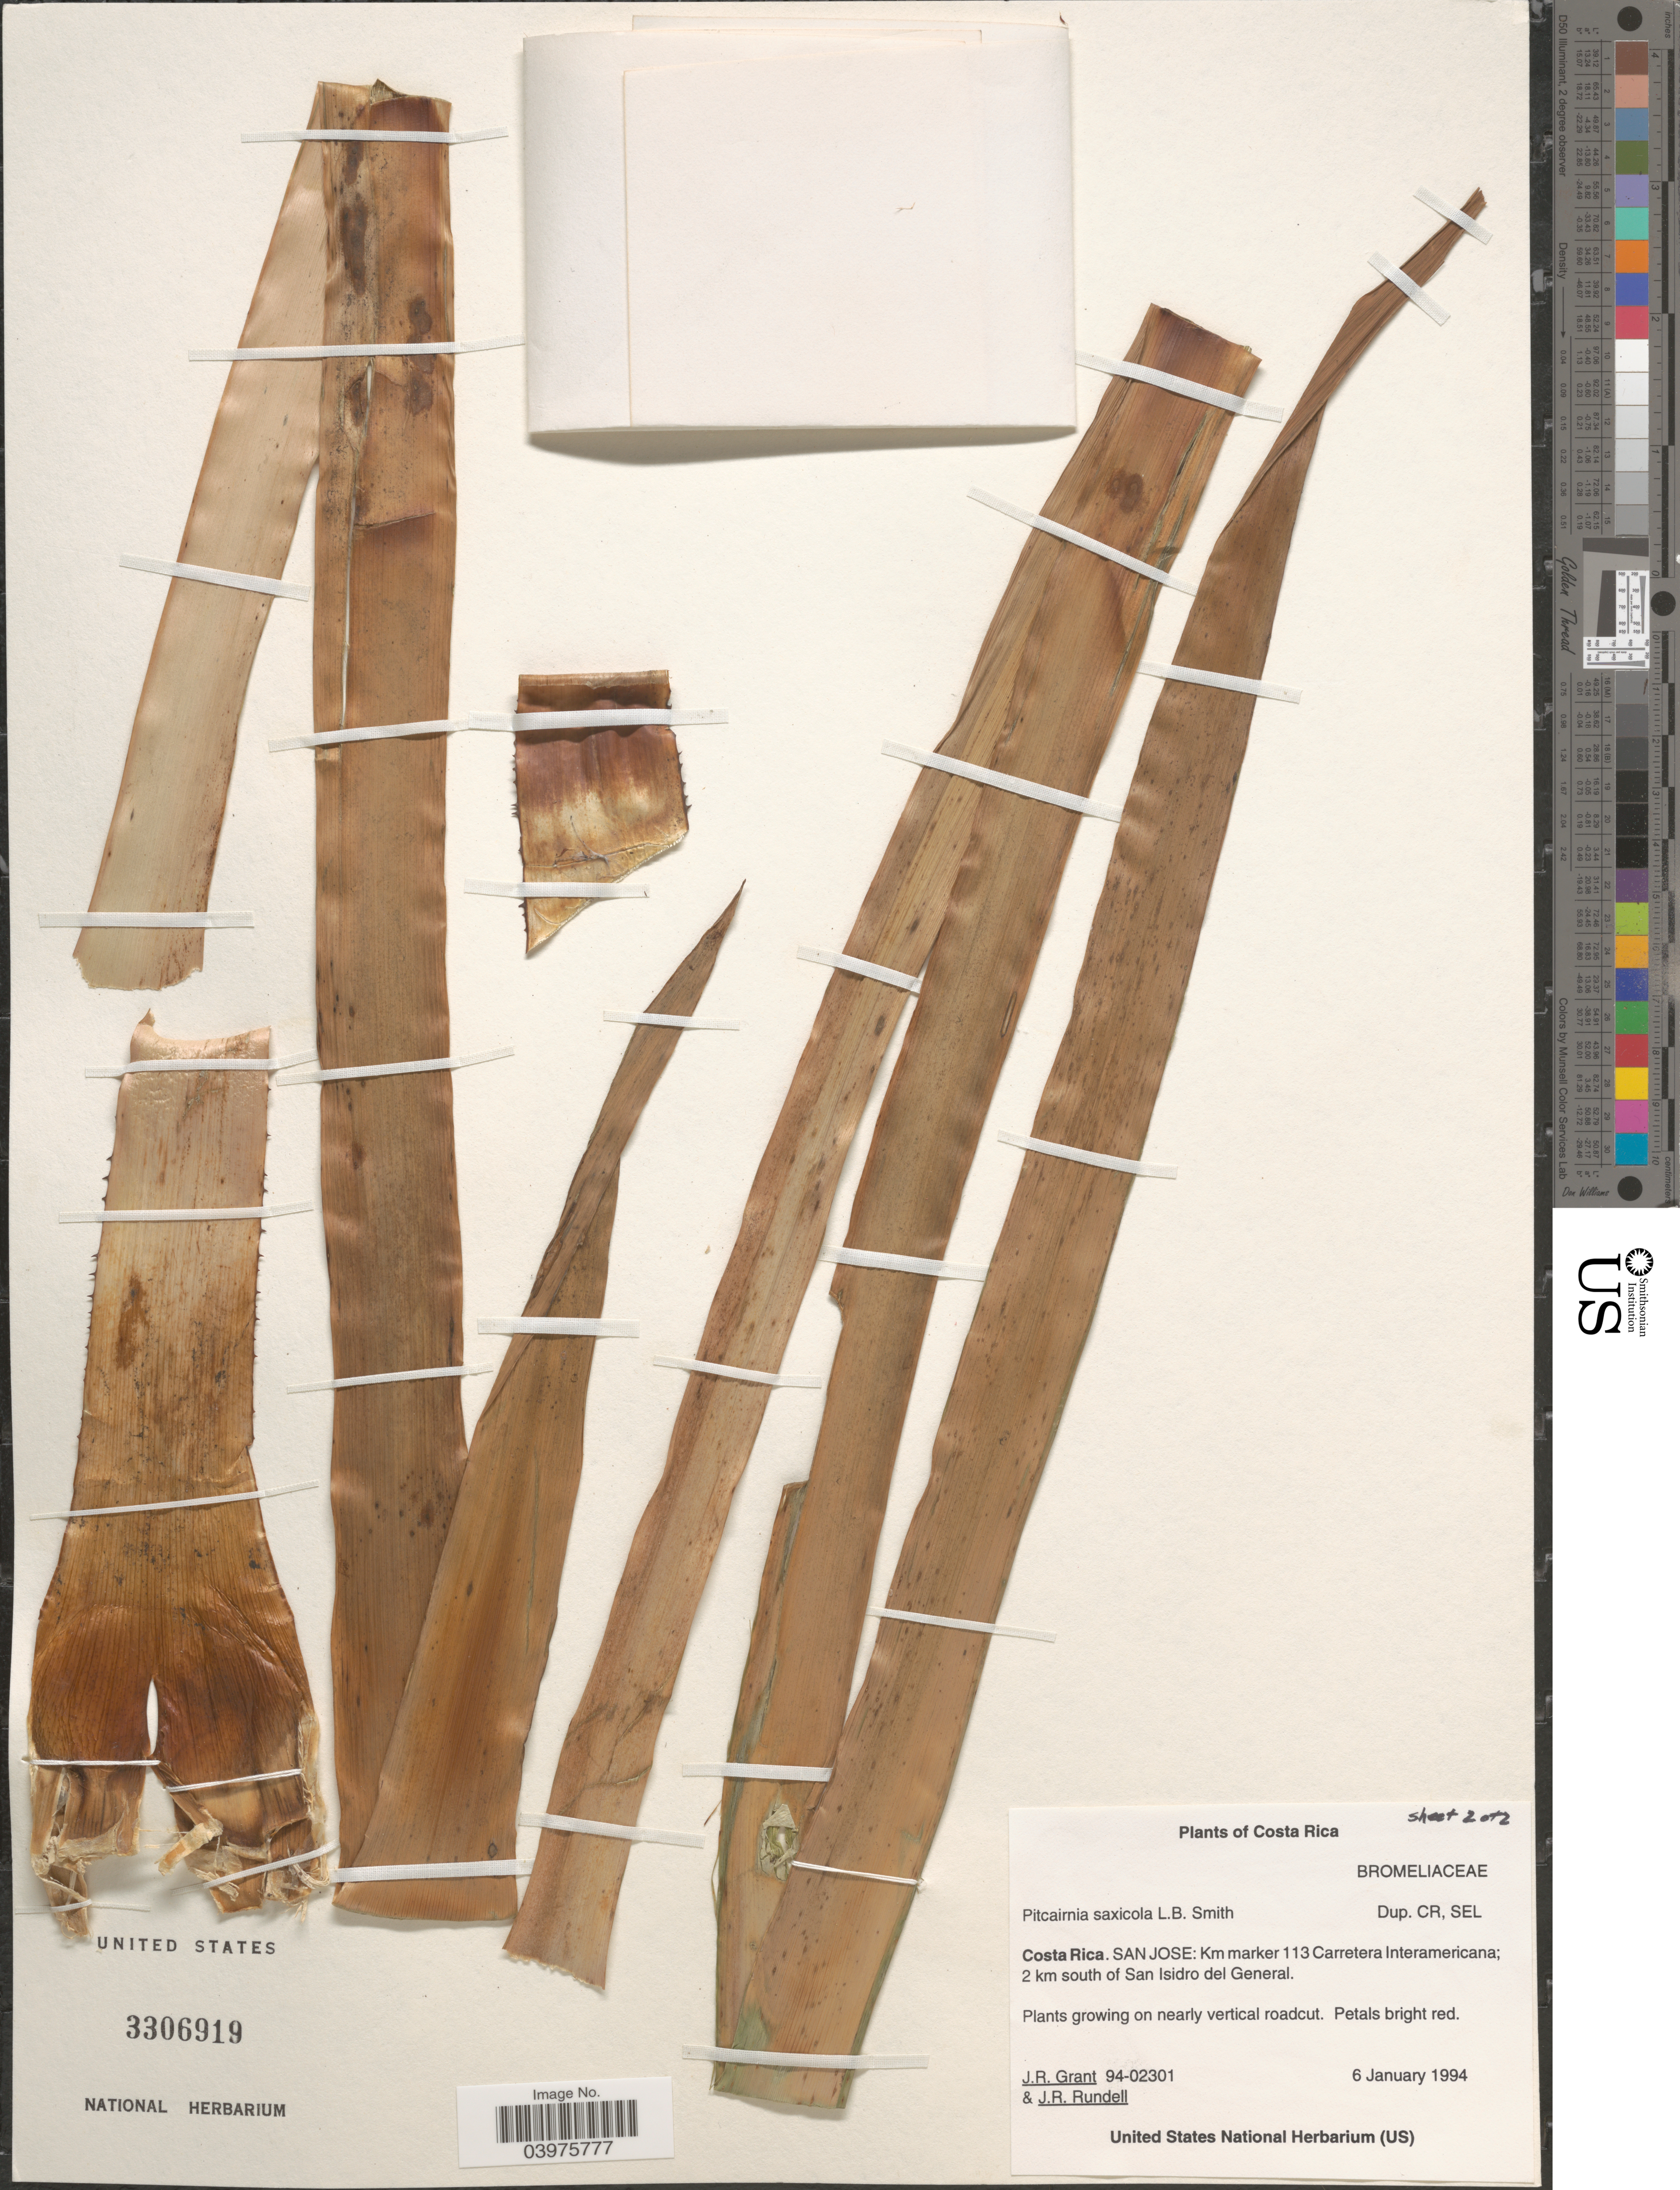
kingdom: Plantae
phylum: Tracheophyta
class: Liliopsida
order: Poales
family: Bromeliaceae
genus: Pitcairnia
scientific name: Pitcairnia saxicola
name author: L.B. Sm.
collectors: J. Grant & J. R. Rundell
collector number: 94-02301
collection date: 1994-01-06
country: Costa Rica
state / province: San José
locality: Km marker 113 Carretera Interamericana; 2 km south of San Isidro del General.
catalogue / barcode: US 3306919